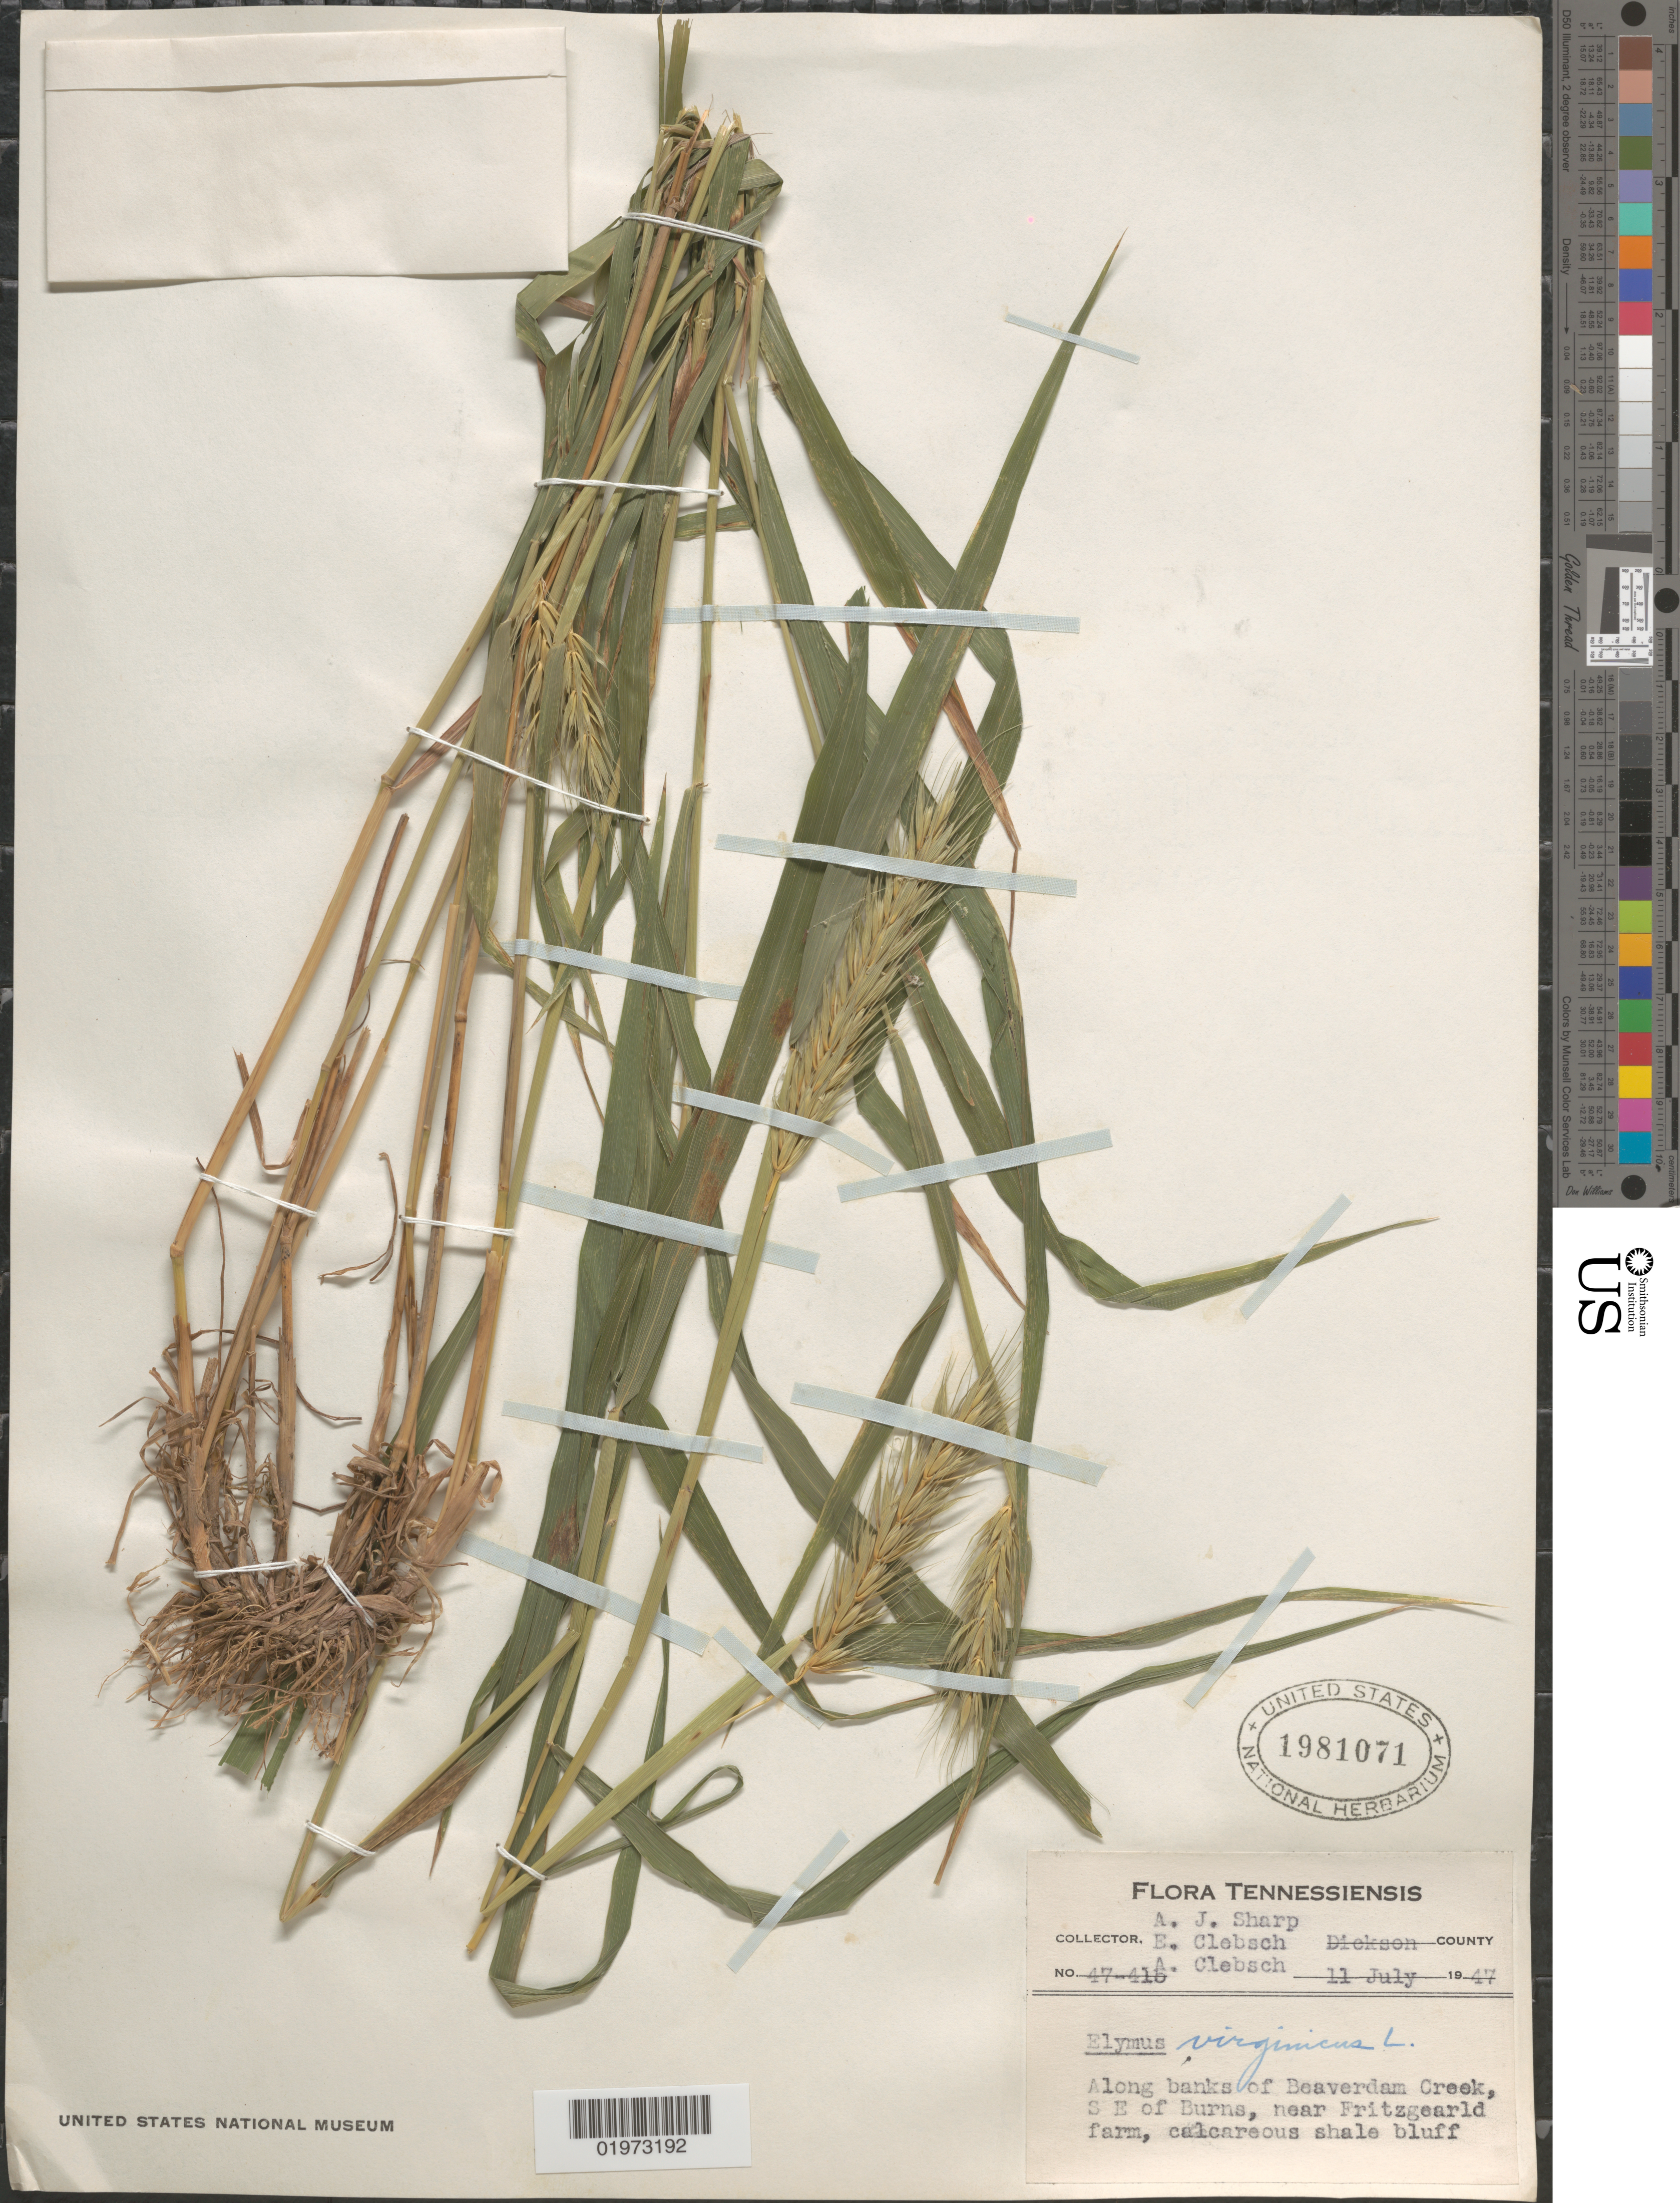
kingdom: Plantae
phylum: Tracheophyta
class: Liliopsida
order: Poales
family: Poaceae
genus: Elymus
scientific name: Elymus virginicus var. virginicus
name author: L.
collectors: A. J. Sharp, E. Clebsch & A. Clebsch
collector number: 47-415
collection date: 1947-07-11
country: United States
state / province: Tennessee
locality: Tennessiensis. Dickson County. Along banks of Beaverdam, Creek, S E of Burns, near Fritzgearld farm, calcareous shale bluff.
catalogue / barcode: US 1981071